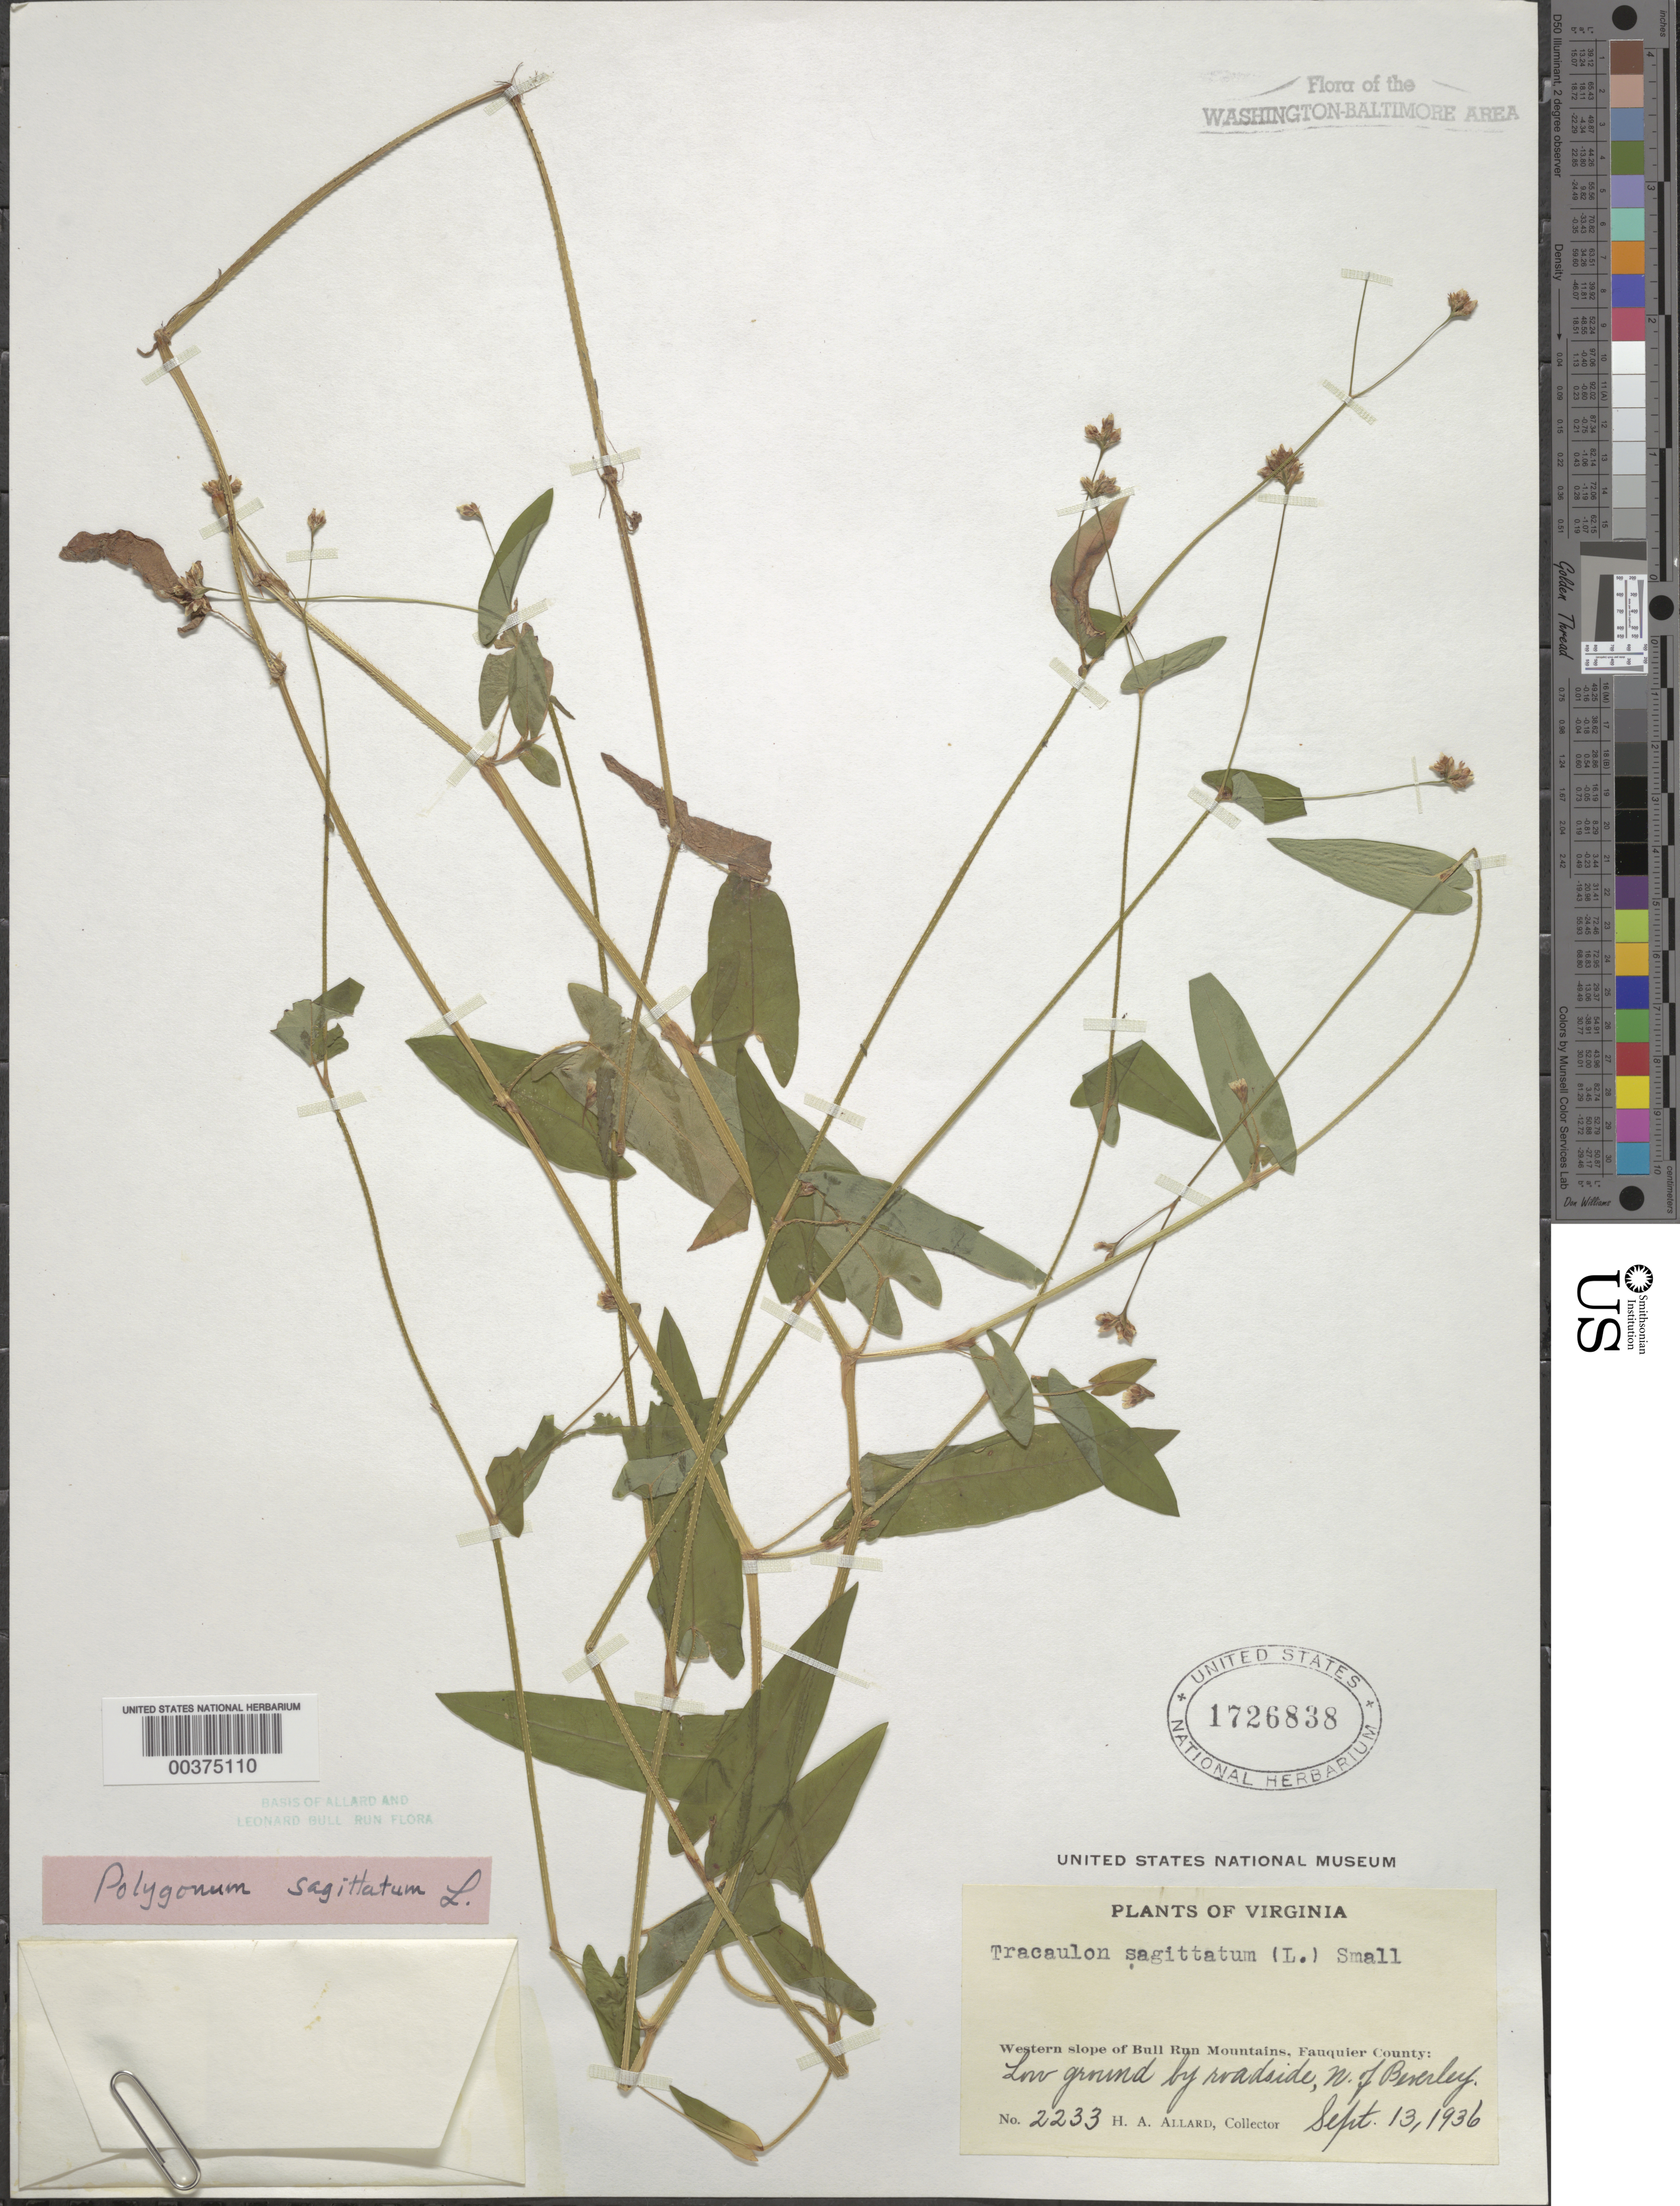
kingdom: Plantae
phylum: Tracheophyta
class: Magnoliopsida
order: Caryophyllales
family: Polygonaceae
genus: Persicaria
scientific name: Persicaria sagittata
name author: (L.) H. Gross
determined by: Atha, D. E.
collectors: H. A. Allard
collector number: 2233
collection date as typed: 13 Sep 1936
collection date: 1936-09-13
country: United States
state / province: Virginia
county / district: Fauquier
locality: North of Beverley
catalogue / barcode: US 1726838